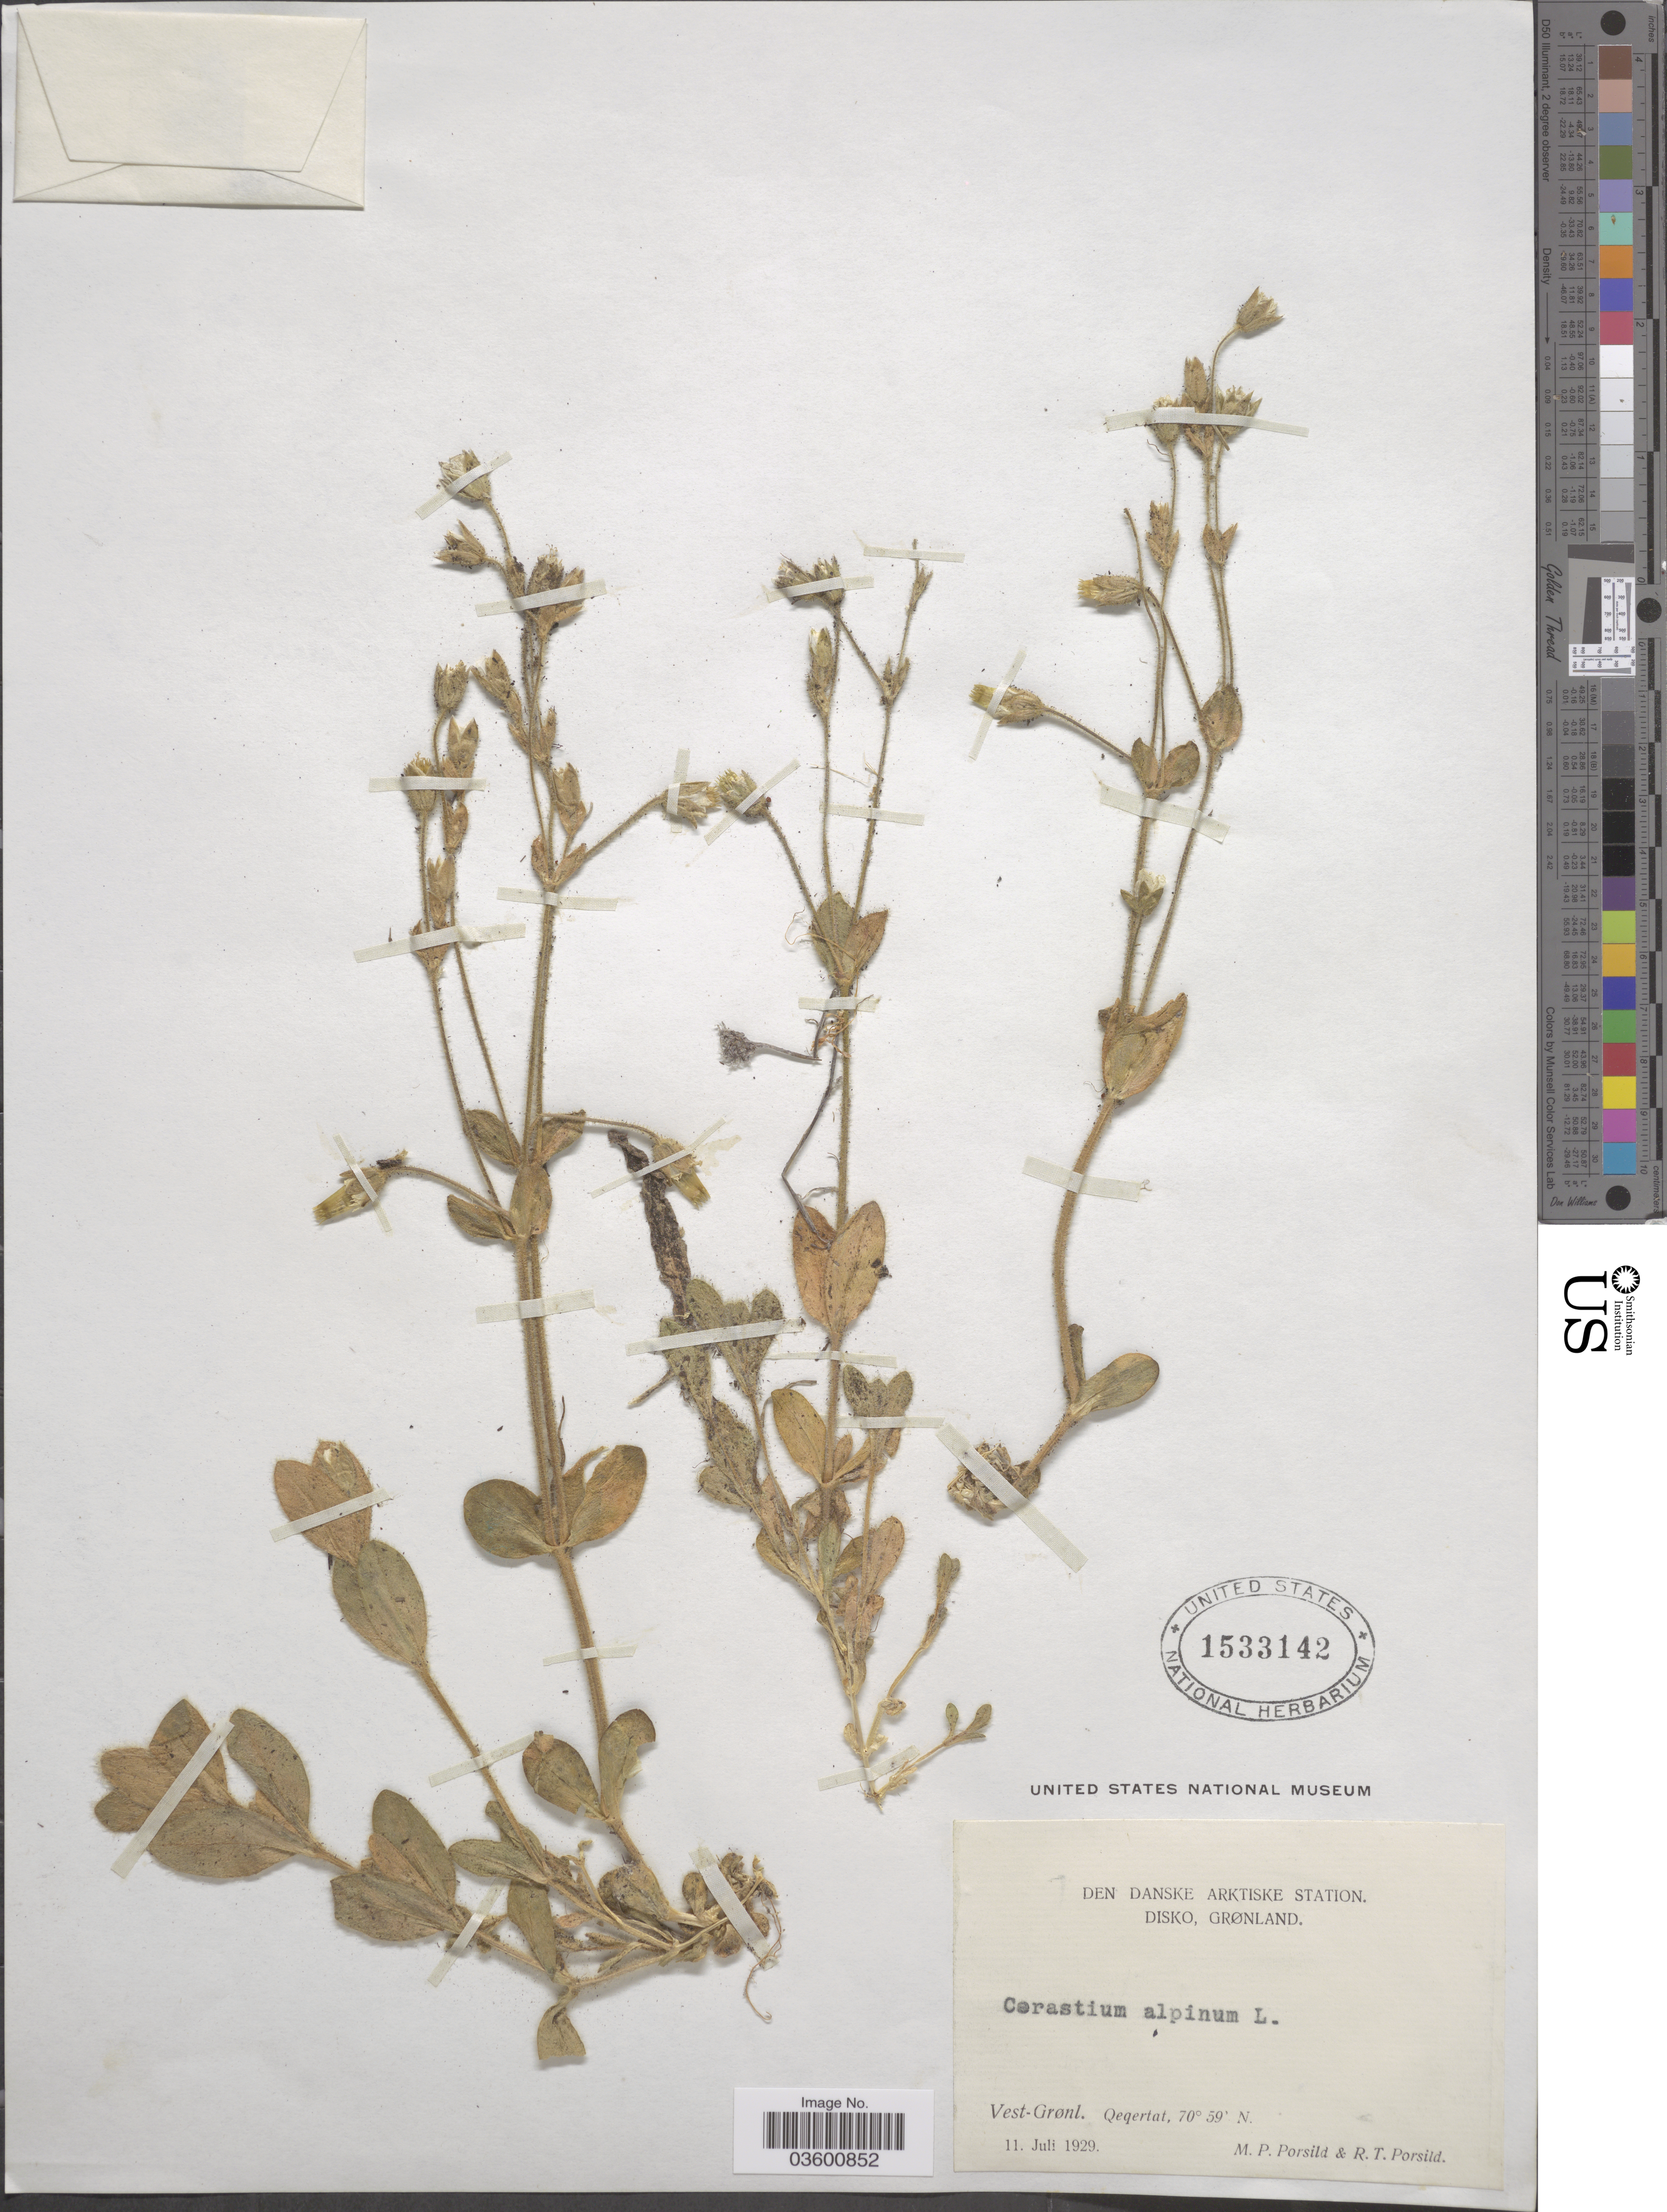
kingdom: Plantae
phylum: Tracheophyta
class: Magnoliopsida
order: Caryophyllales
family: Caryophyllaceae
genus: Cerastium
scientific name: Cerastium alpinum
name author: L.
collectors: M. P. Porsild & R. T. Porsild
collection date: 1929-07-11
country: Greenland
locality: Den Danske Arktiske Station. Disko, Grønland. Vest-Grønl. Qeqertat.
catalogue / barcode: US 1533142